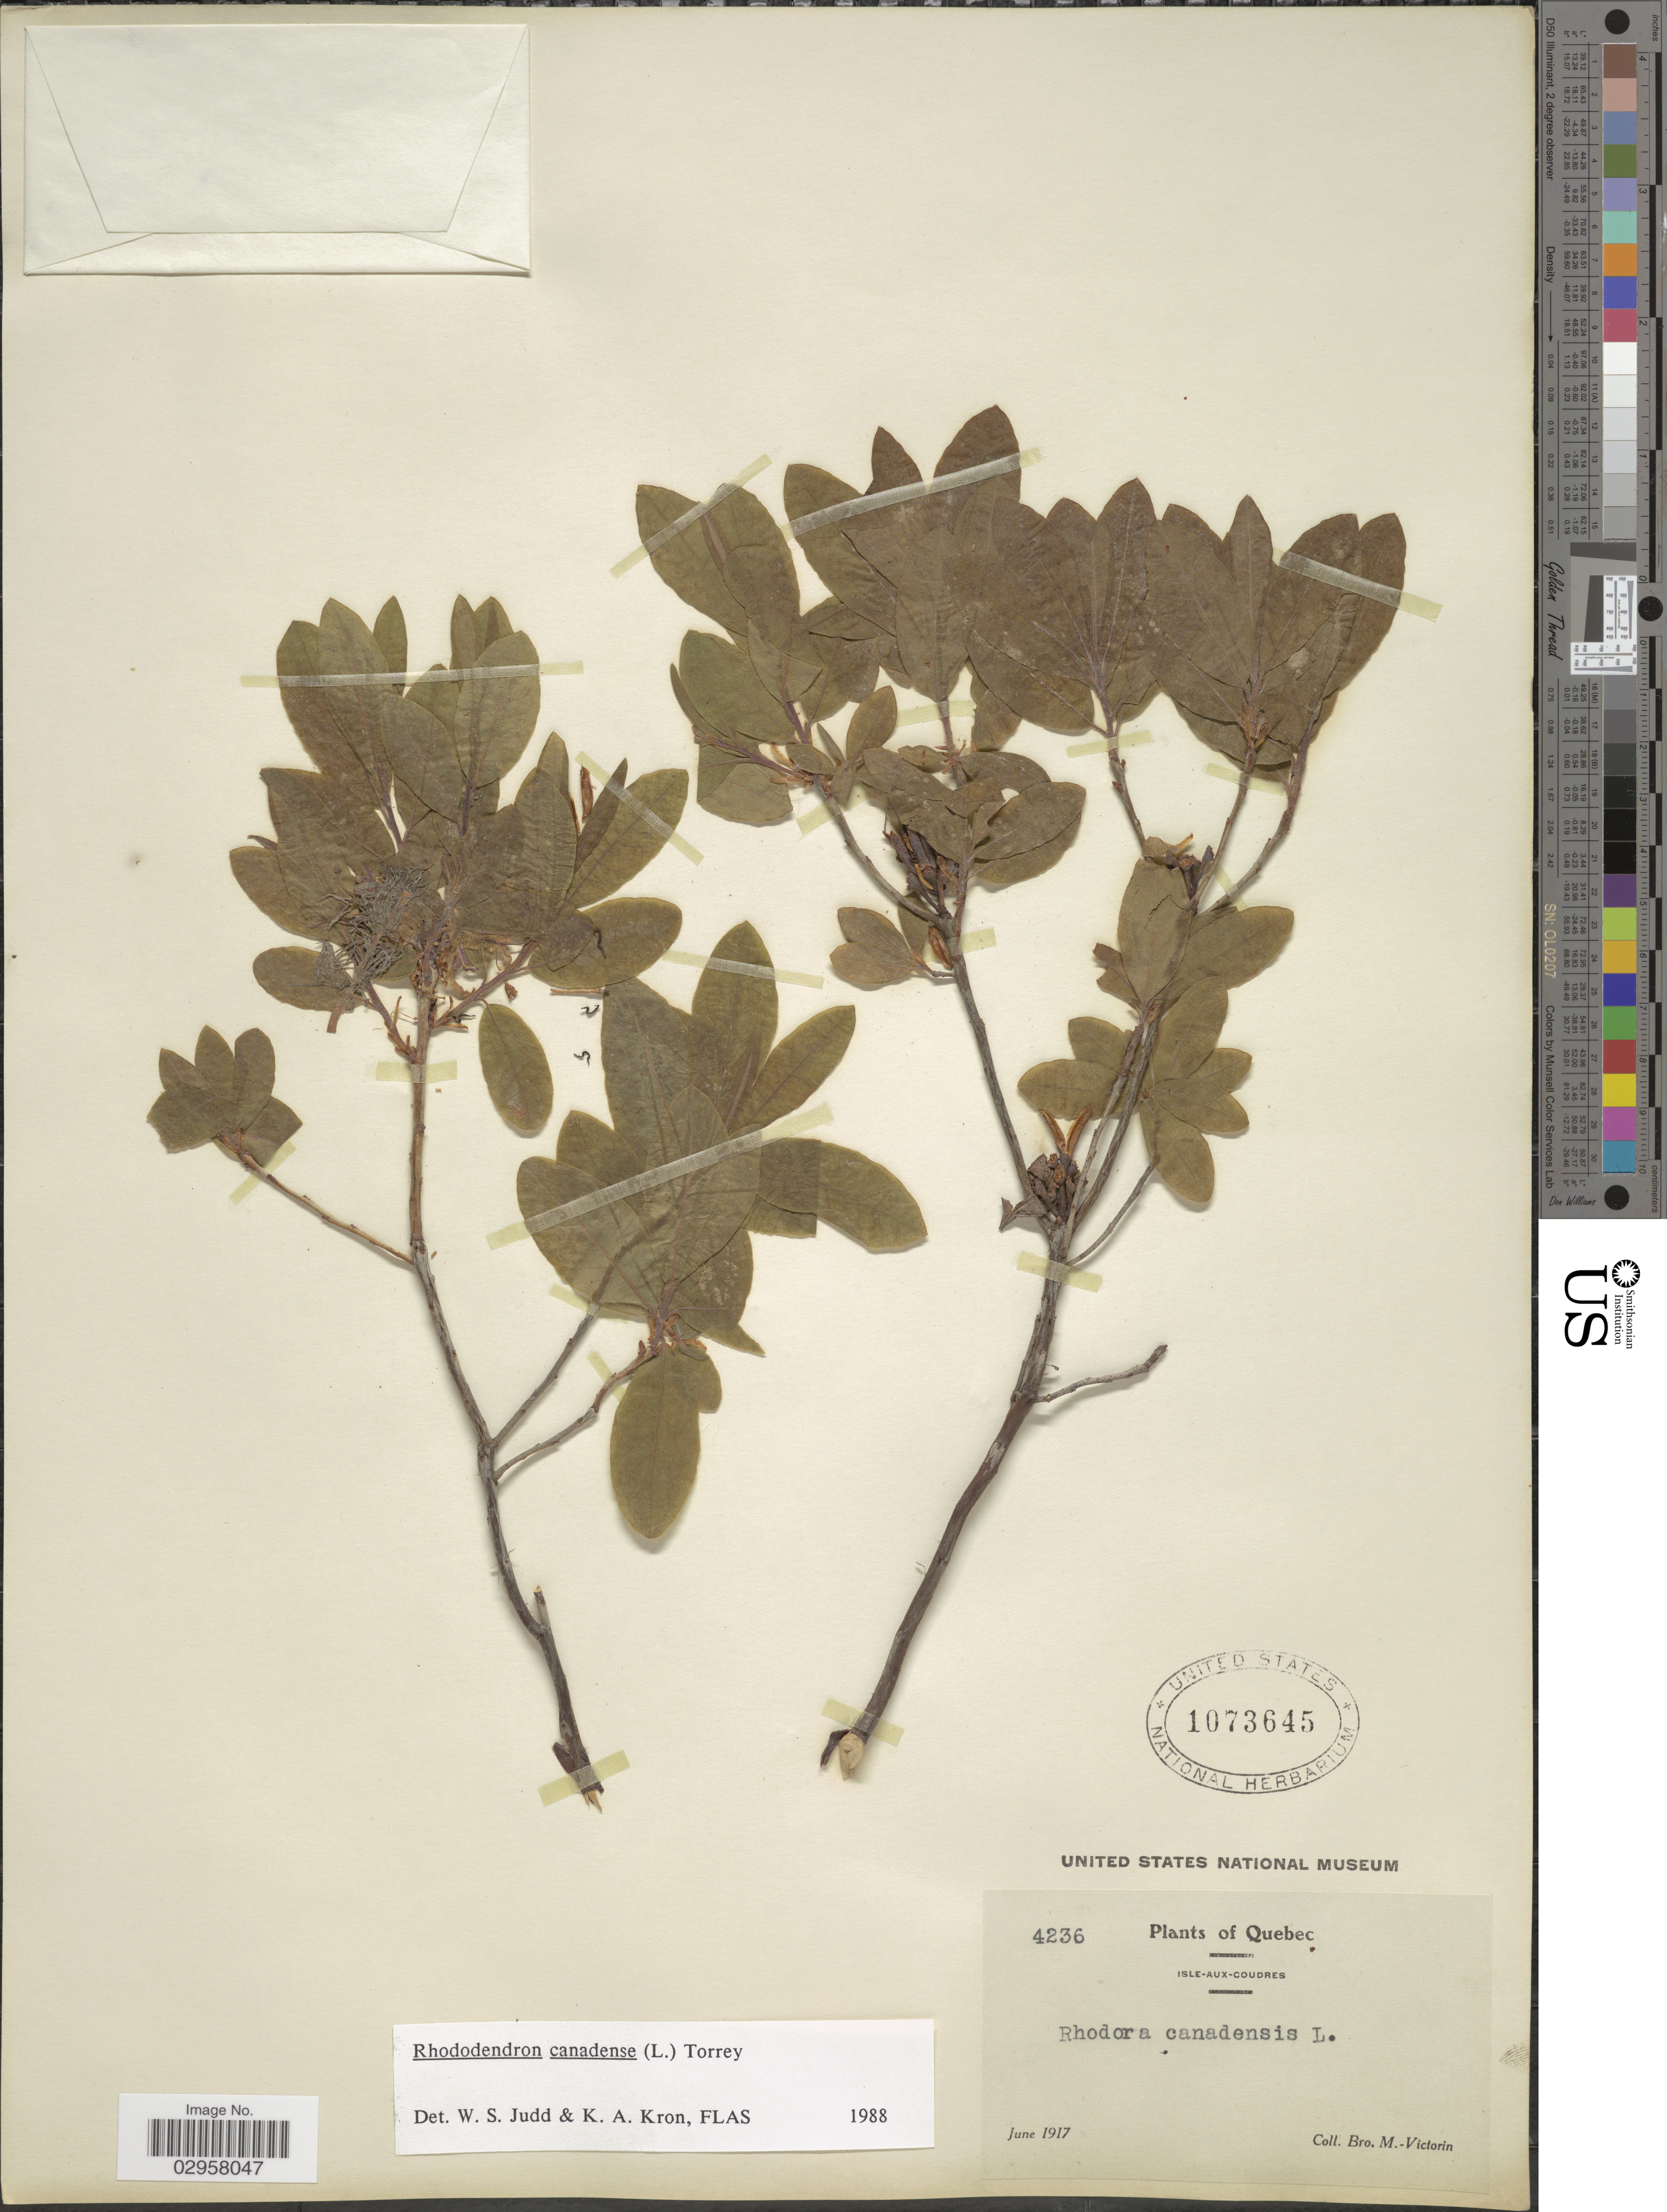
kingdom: Plantae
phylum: Tracheophyta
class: Magnoliopsida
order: Ericales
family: Ericaceae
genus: Rhododendron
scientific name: Rhododendron canadense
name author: (L.) Torr.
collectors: Fr. Marie-Victorin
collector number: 4236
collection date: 1917-06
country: Canada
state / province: Quebec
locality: Isle-Aux-Coudres.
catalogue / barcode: US 1073645